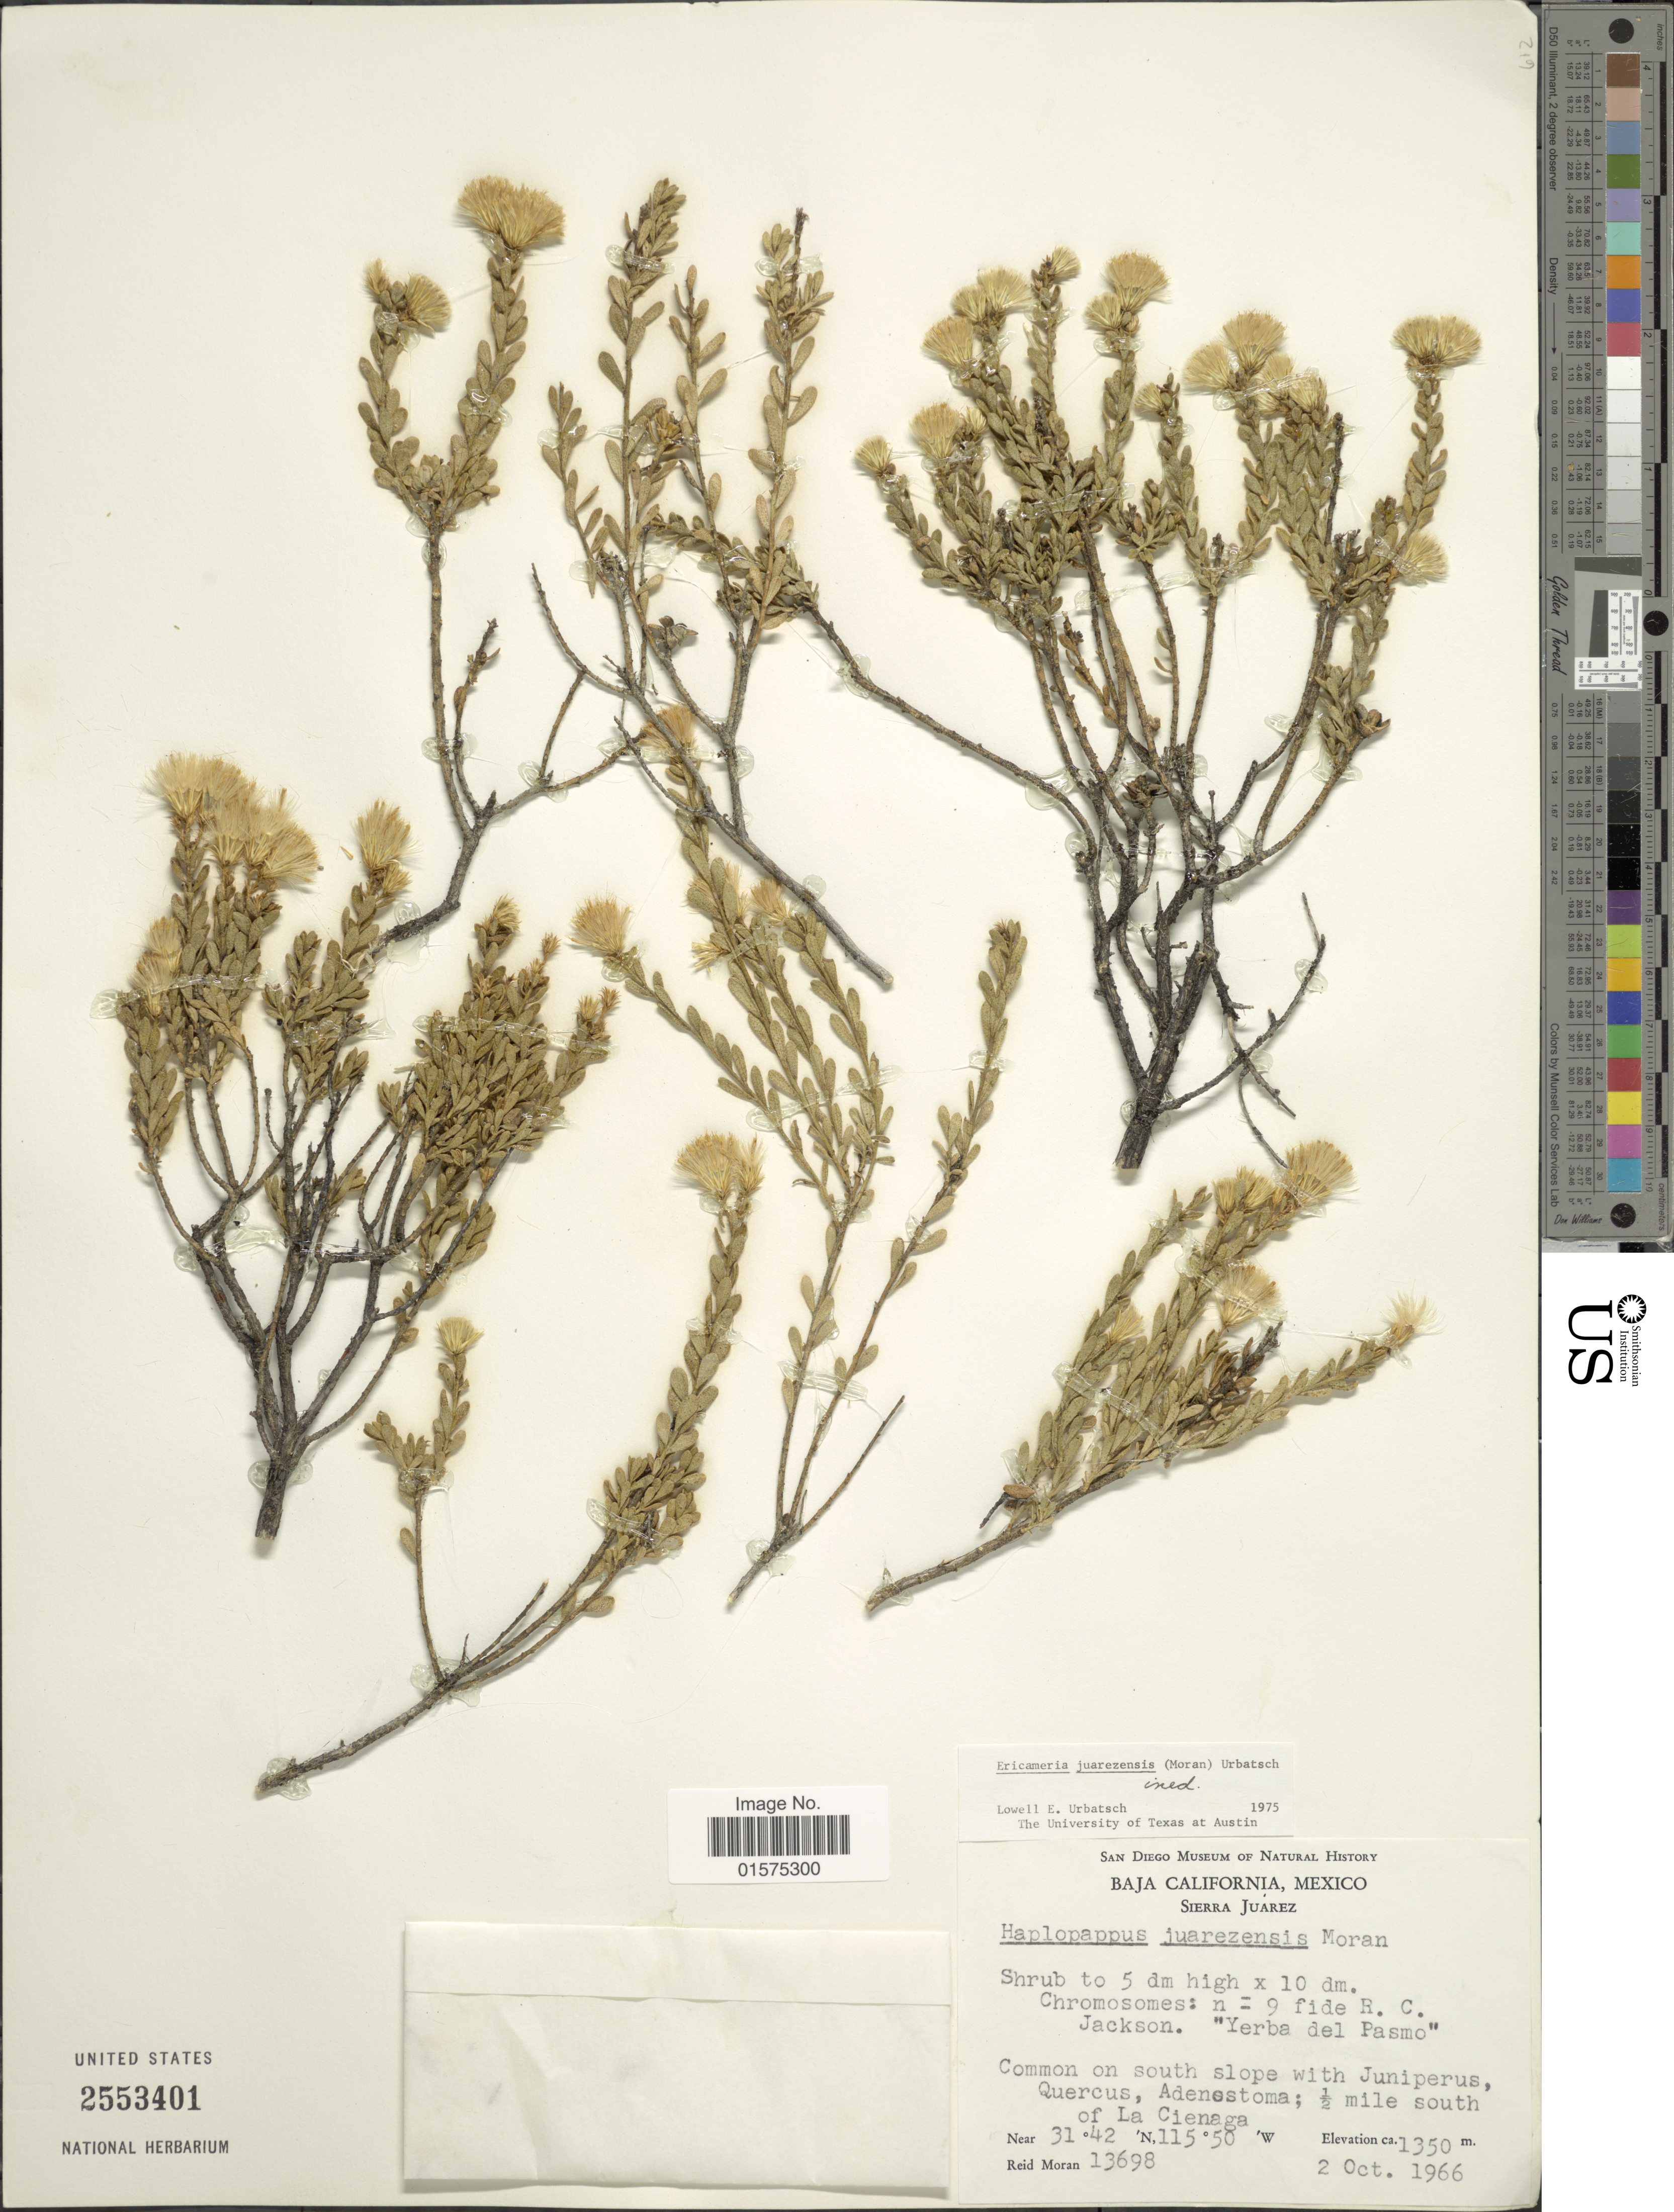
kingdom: Plantae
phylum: Tracheophyta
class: Magnoliopsida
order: Asterales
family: Asteraceae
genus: Ericameria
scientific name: Ericameria juarezensis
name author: (Moran) Urbatsch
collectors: R. V. Moran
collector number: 13698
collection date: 1966-10-02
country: Mexico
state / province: Baja California Sur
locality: Sierra Juárez. ½ mile south of La Cienaga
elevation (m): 1350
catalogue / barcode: US 2553401